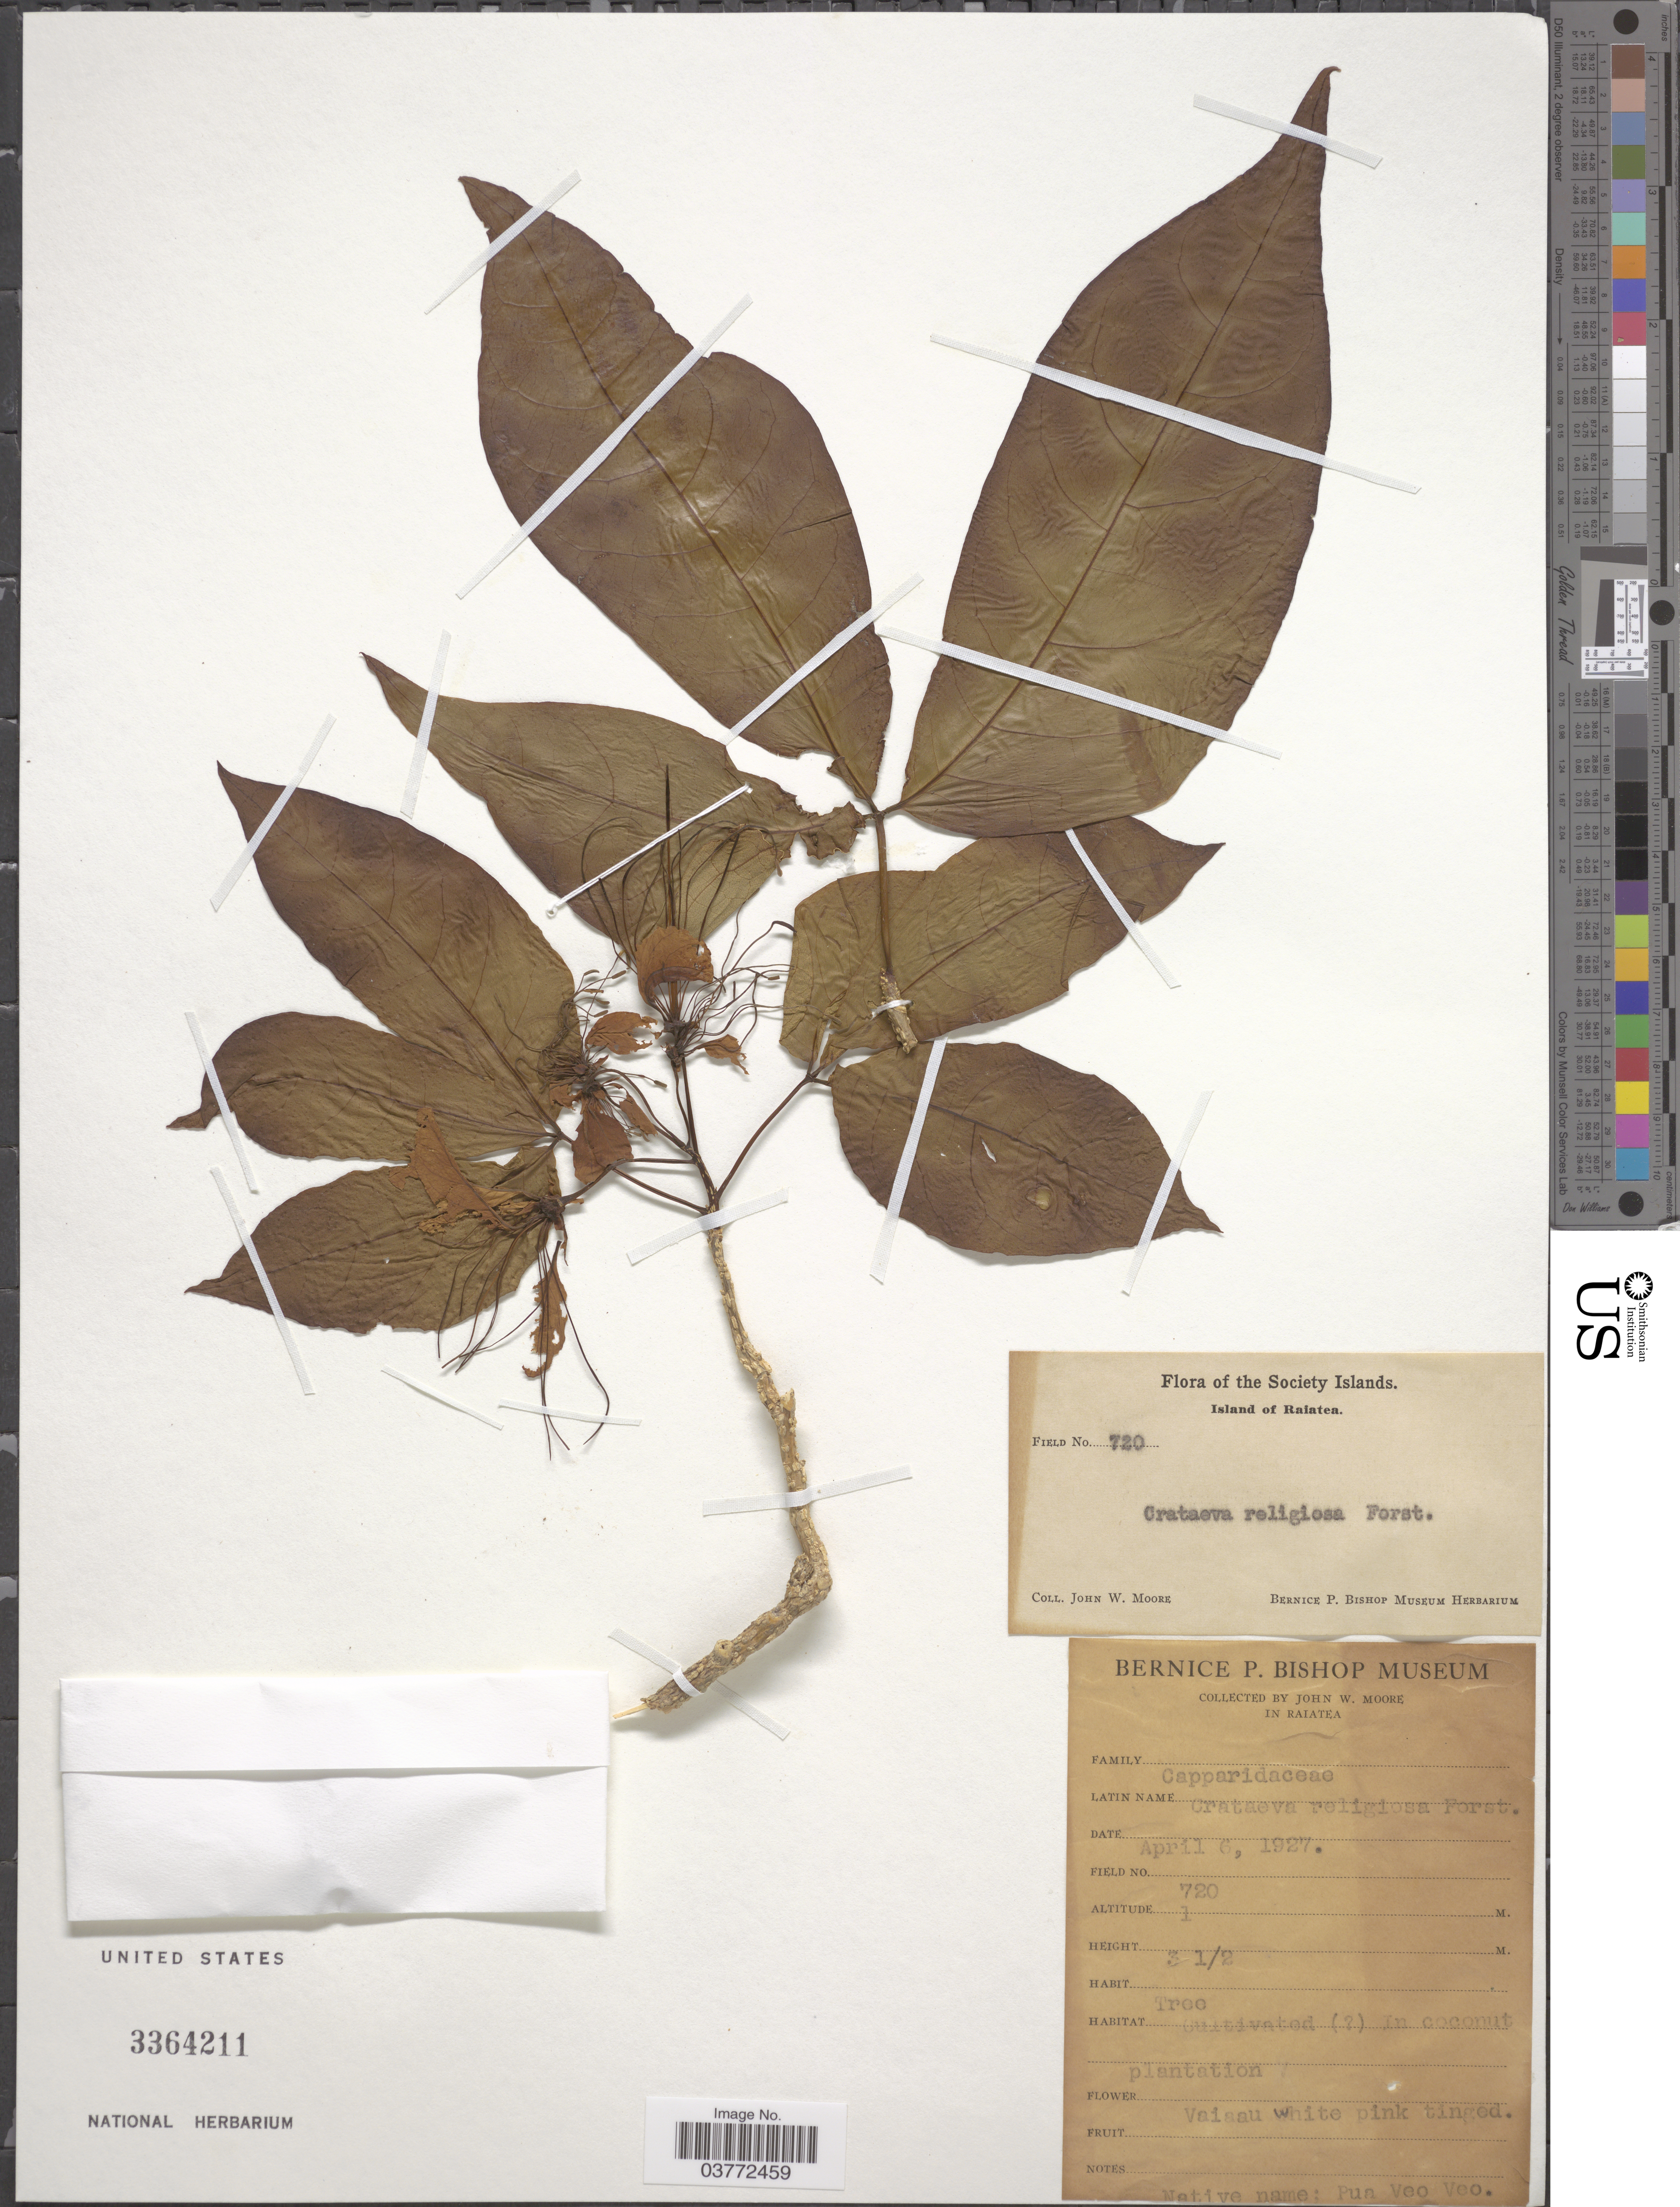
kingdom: Plantae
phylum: Tracheophyta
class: Magnoliopsida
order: Brassicales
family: Capparaceae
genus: Crateva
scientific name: Crateva religiosa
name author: G. Forst.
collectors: J. Moore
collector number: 720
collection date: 1927-04-06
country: French Polynesia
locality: The Society Islands. Island of Raiatea.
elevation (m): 720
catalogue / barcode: US 3364211